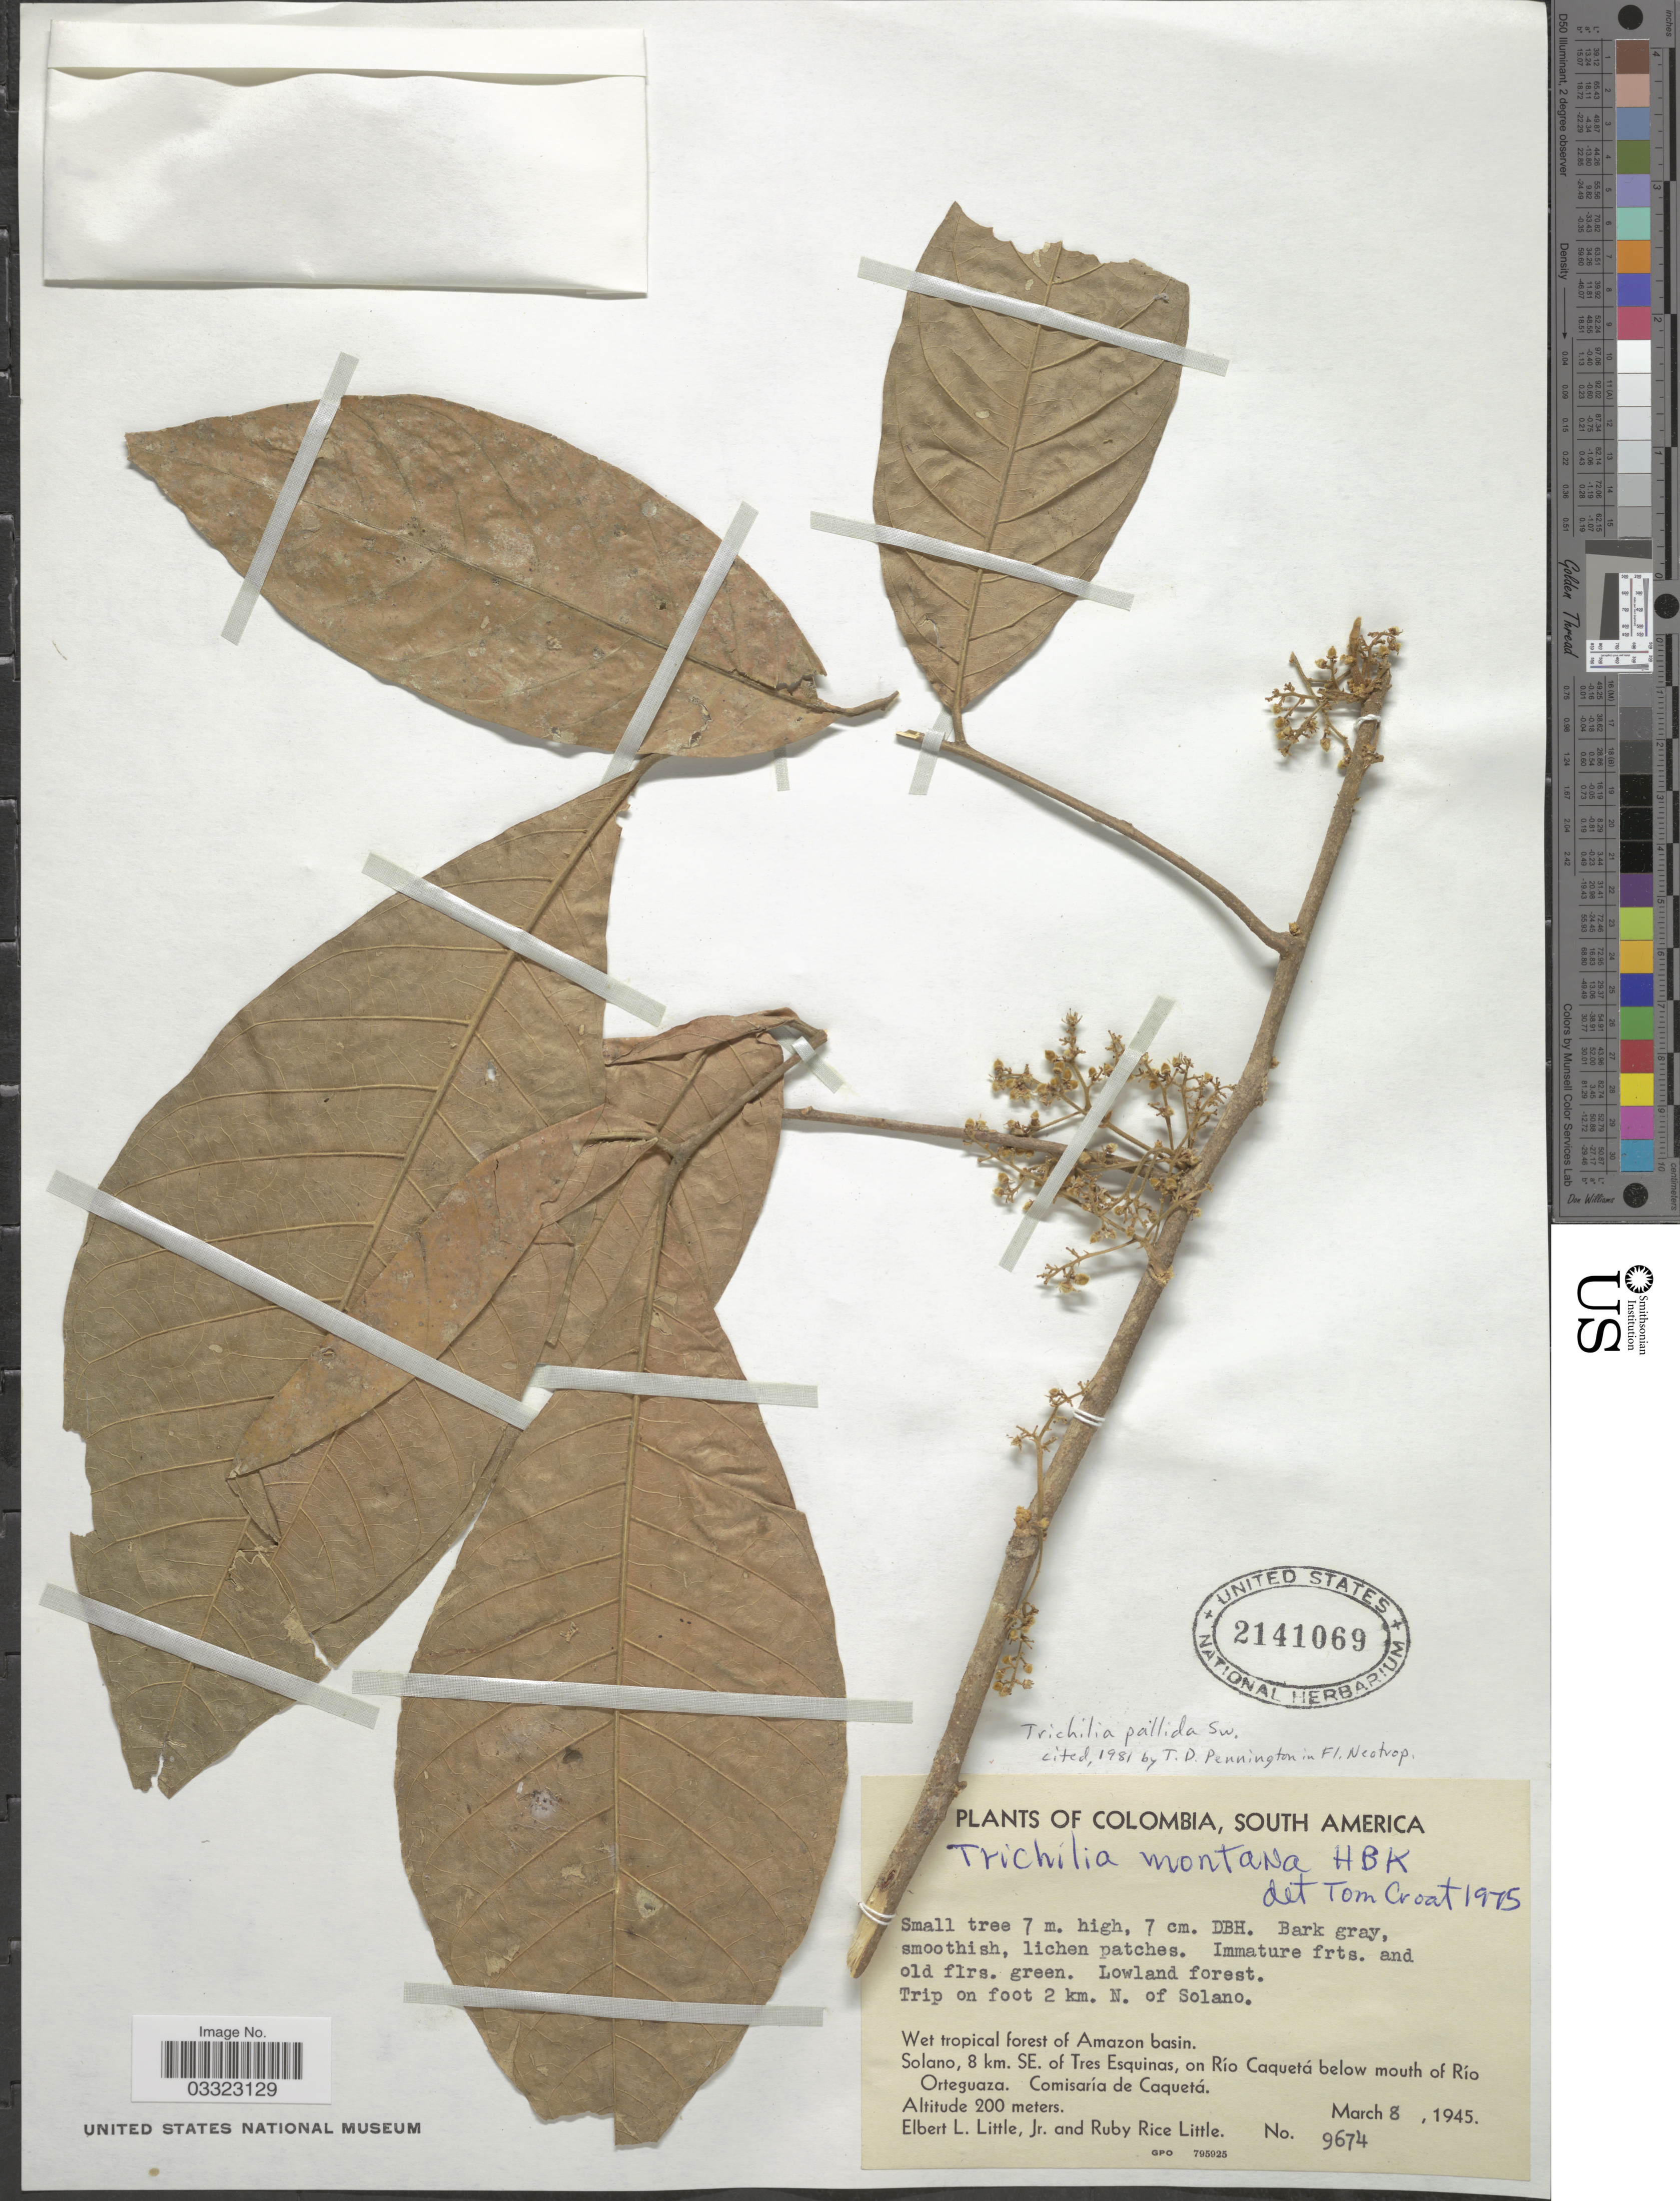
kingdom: Plantae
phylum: Tracheophyta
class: Magnoliopsida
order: Sapindales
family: Meliaceae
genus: Trichilia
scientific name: Trichilia pallida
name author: Sw.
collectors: E. L. Little & R. R. Little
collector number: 9674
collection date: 1945-03-08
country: Colombia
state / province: Caquetá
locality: Trip on foot 2 km. N. of Solano. Wet tropical forest of Amazon basin. Solano, 8 km. SE. of Tres Esquinas, on Río Caquetá below mouth of Río Orteguaza. Comisaría de Caquetá.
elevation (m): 200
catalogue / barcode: US 2141069